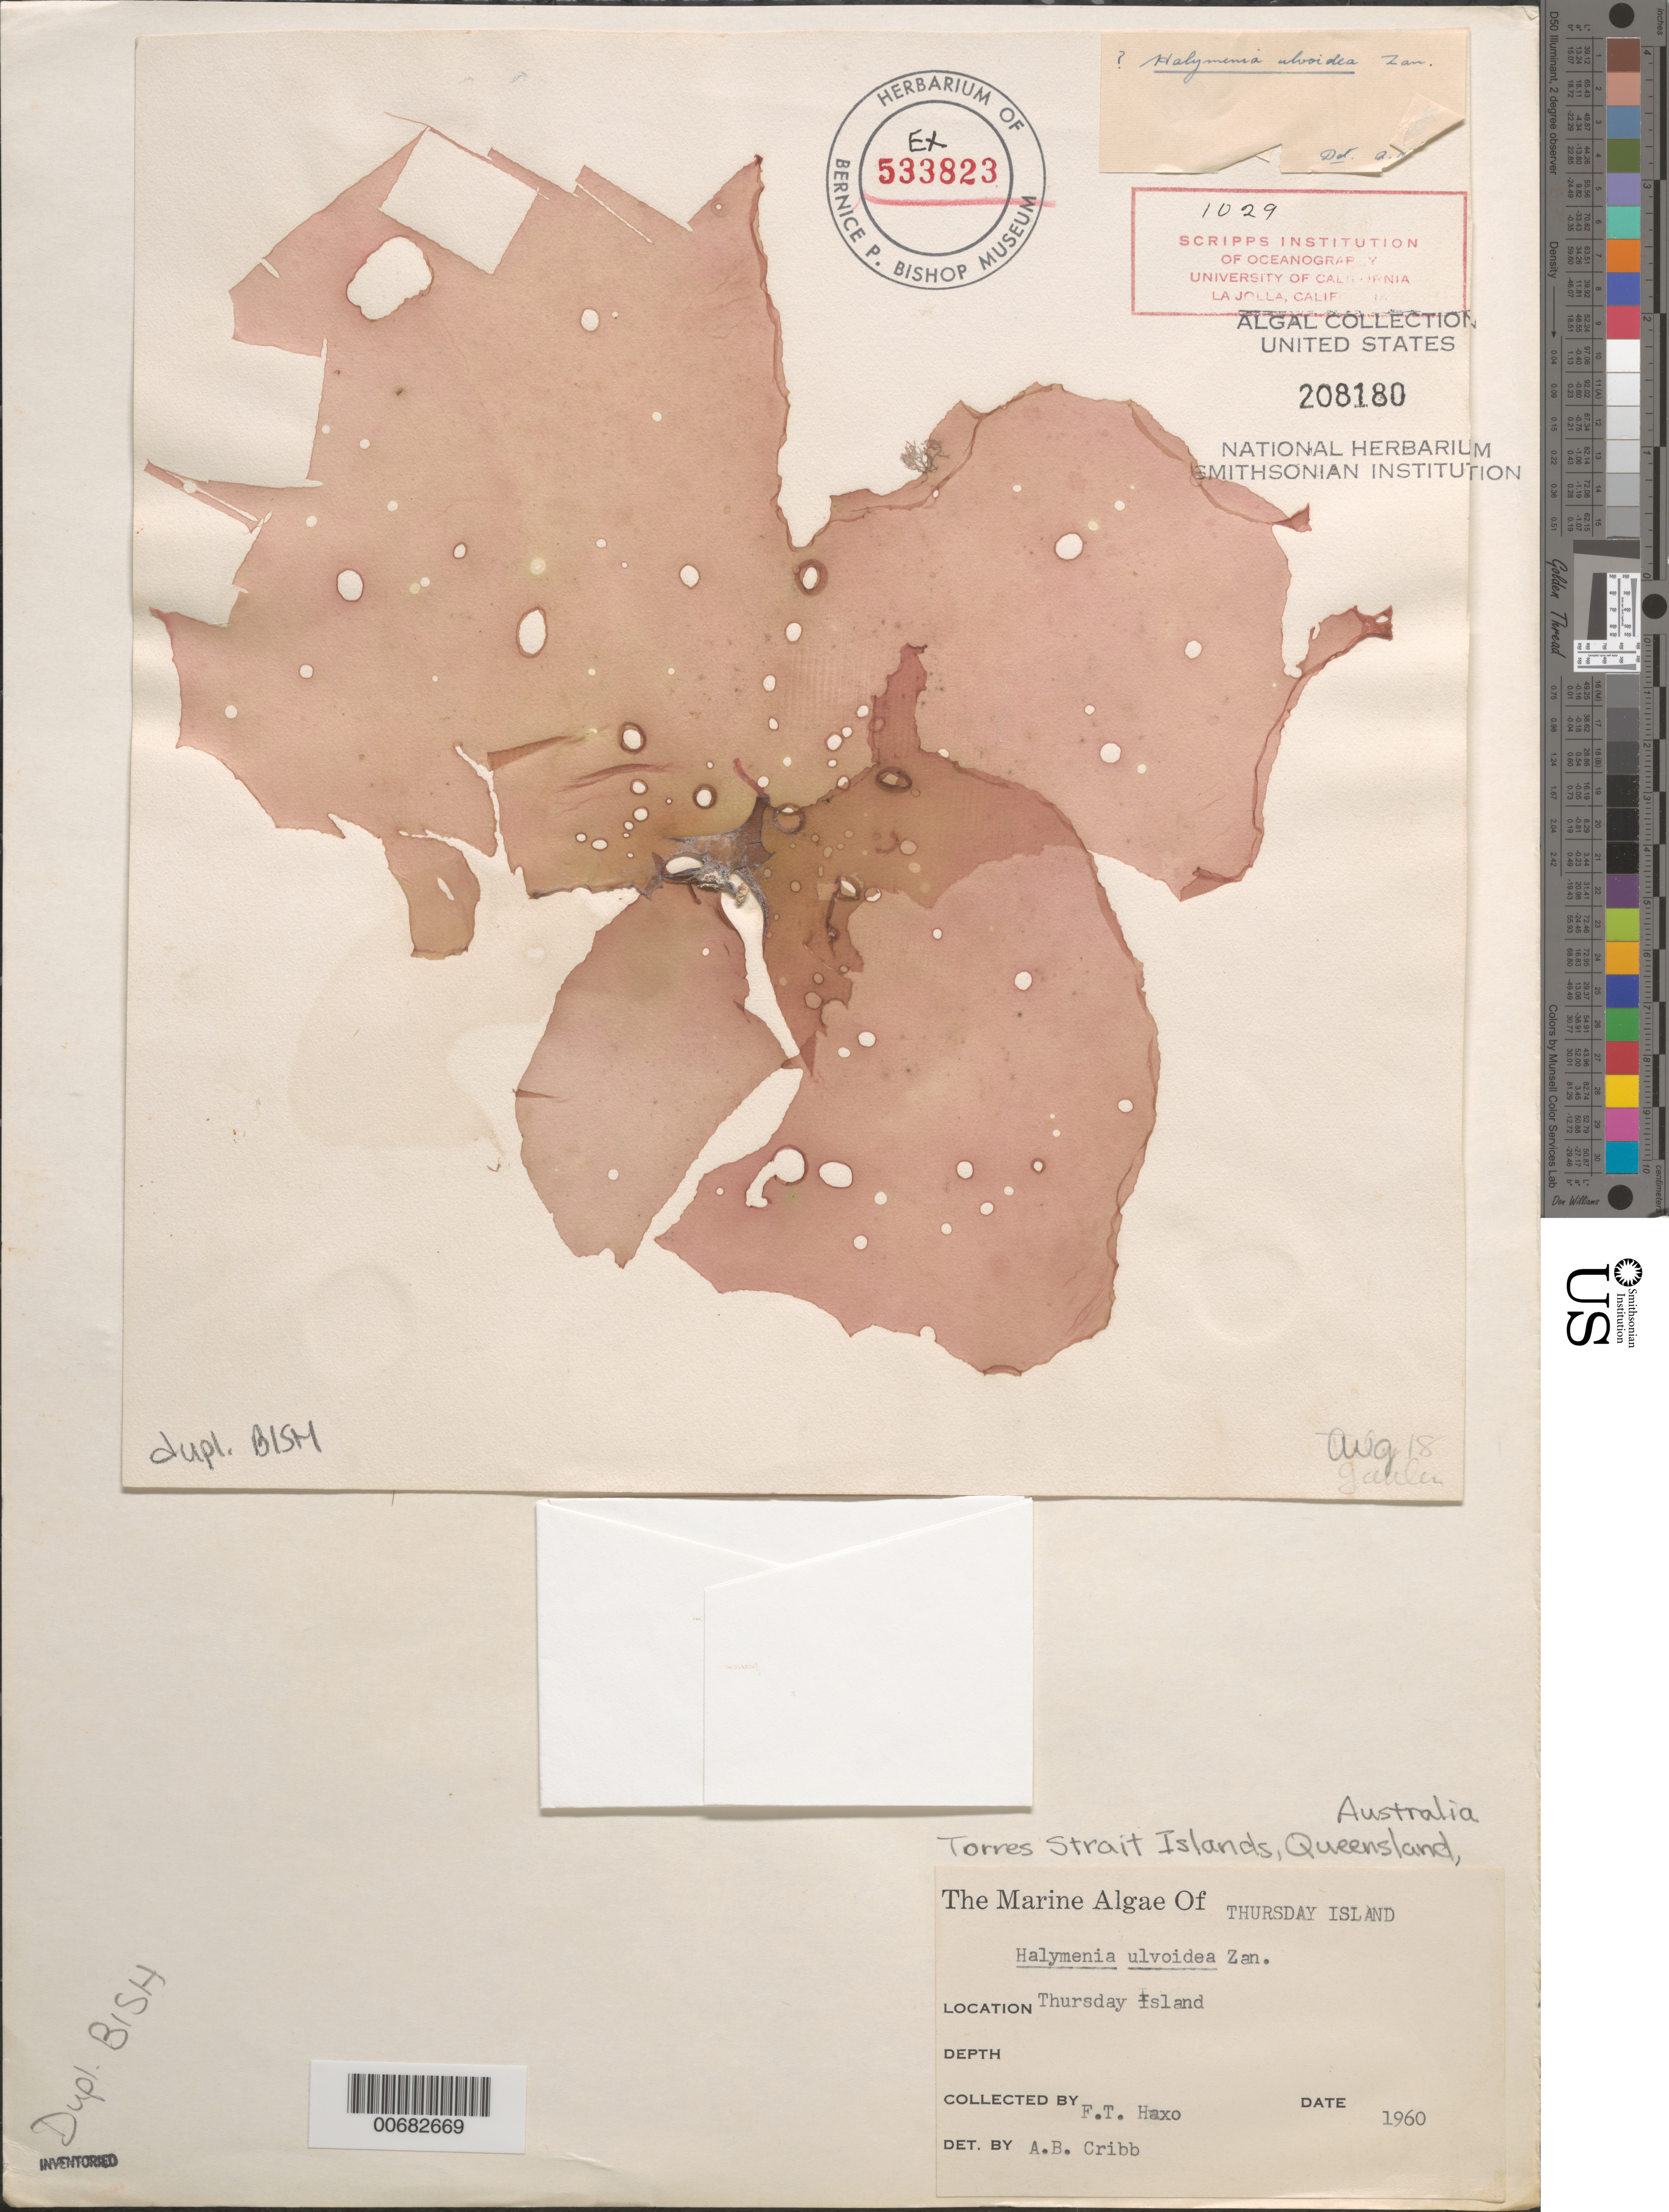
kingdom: Plantae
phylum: Rhodophyta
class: Florideophyceae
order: Halymeniales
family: Halymeniaceae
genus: Halymenia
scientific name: Halymenia floresii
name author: (Clemente) C. Agardh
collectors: F. Haxo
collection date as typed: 1960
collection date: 1960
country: Australia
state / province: Queensland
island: Thursday Island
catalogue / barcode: US 208180